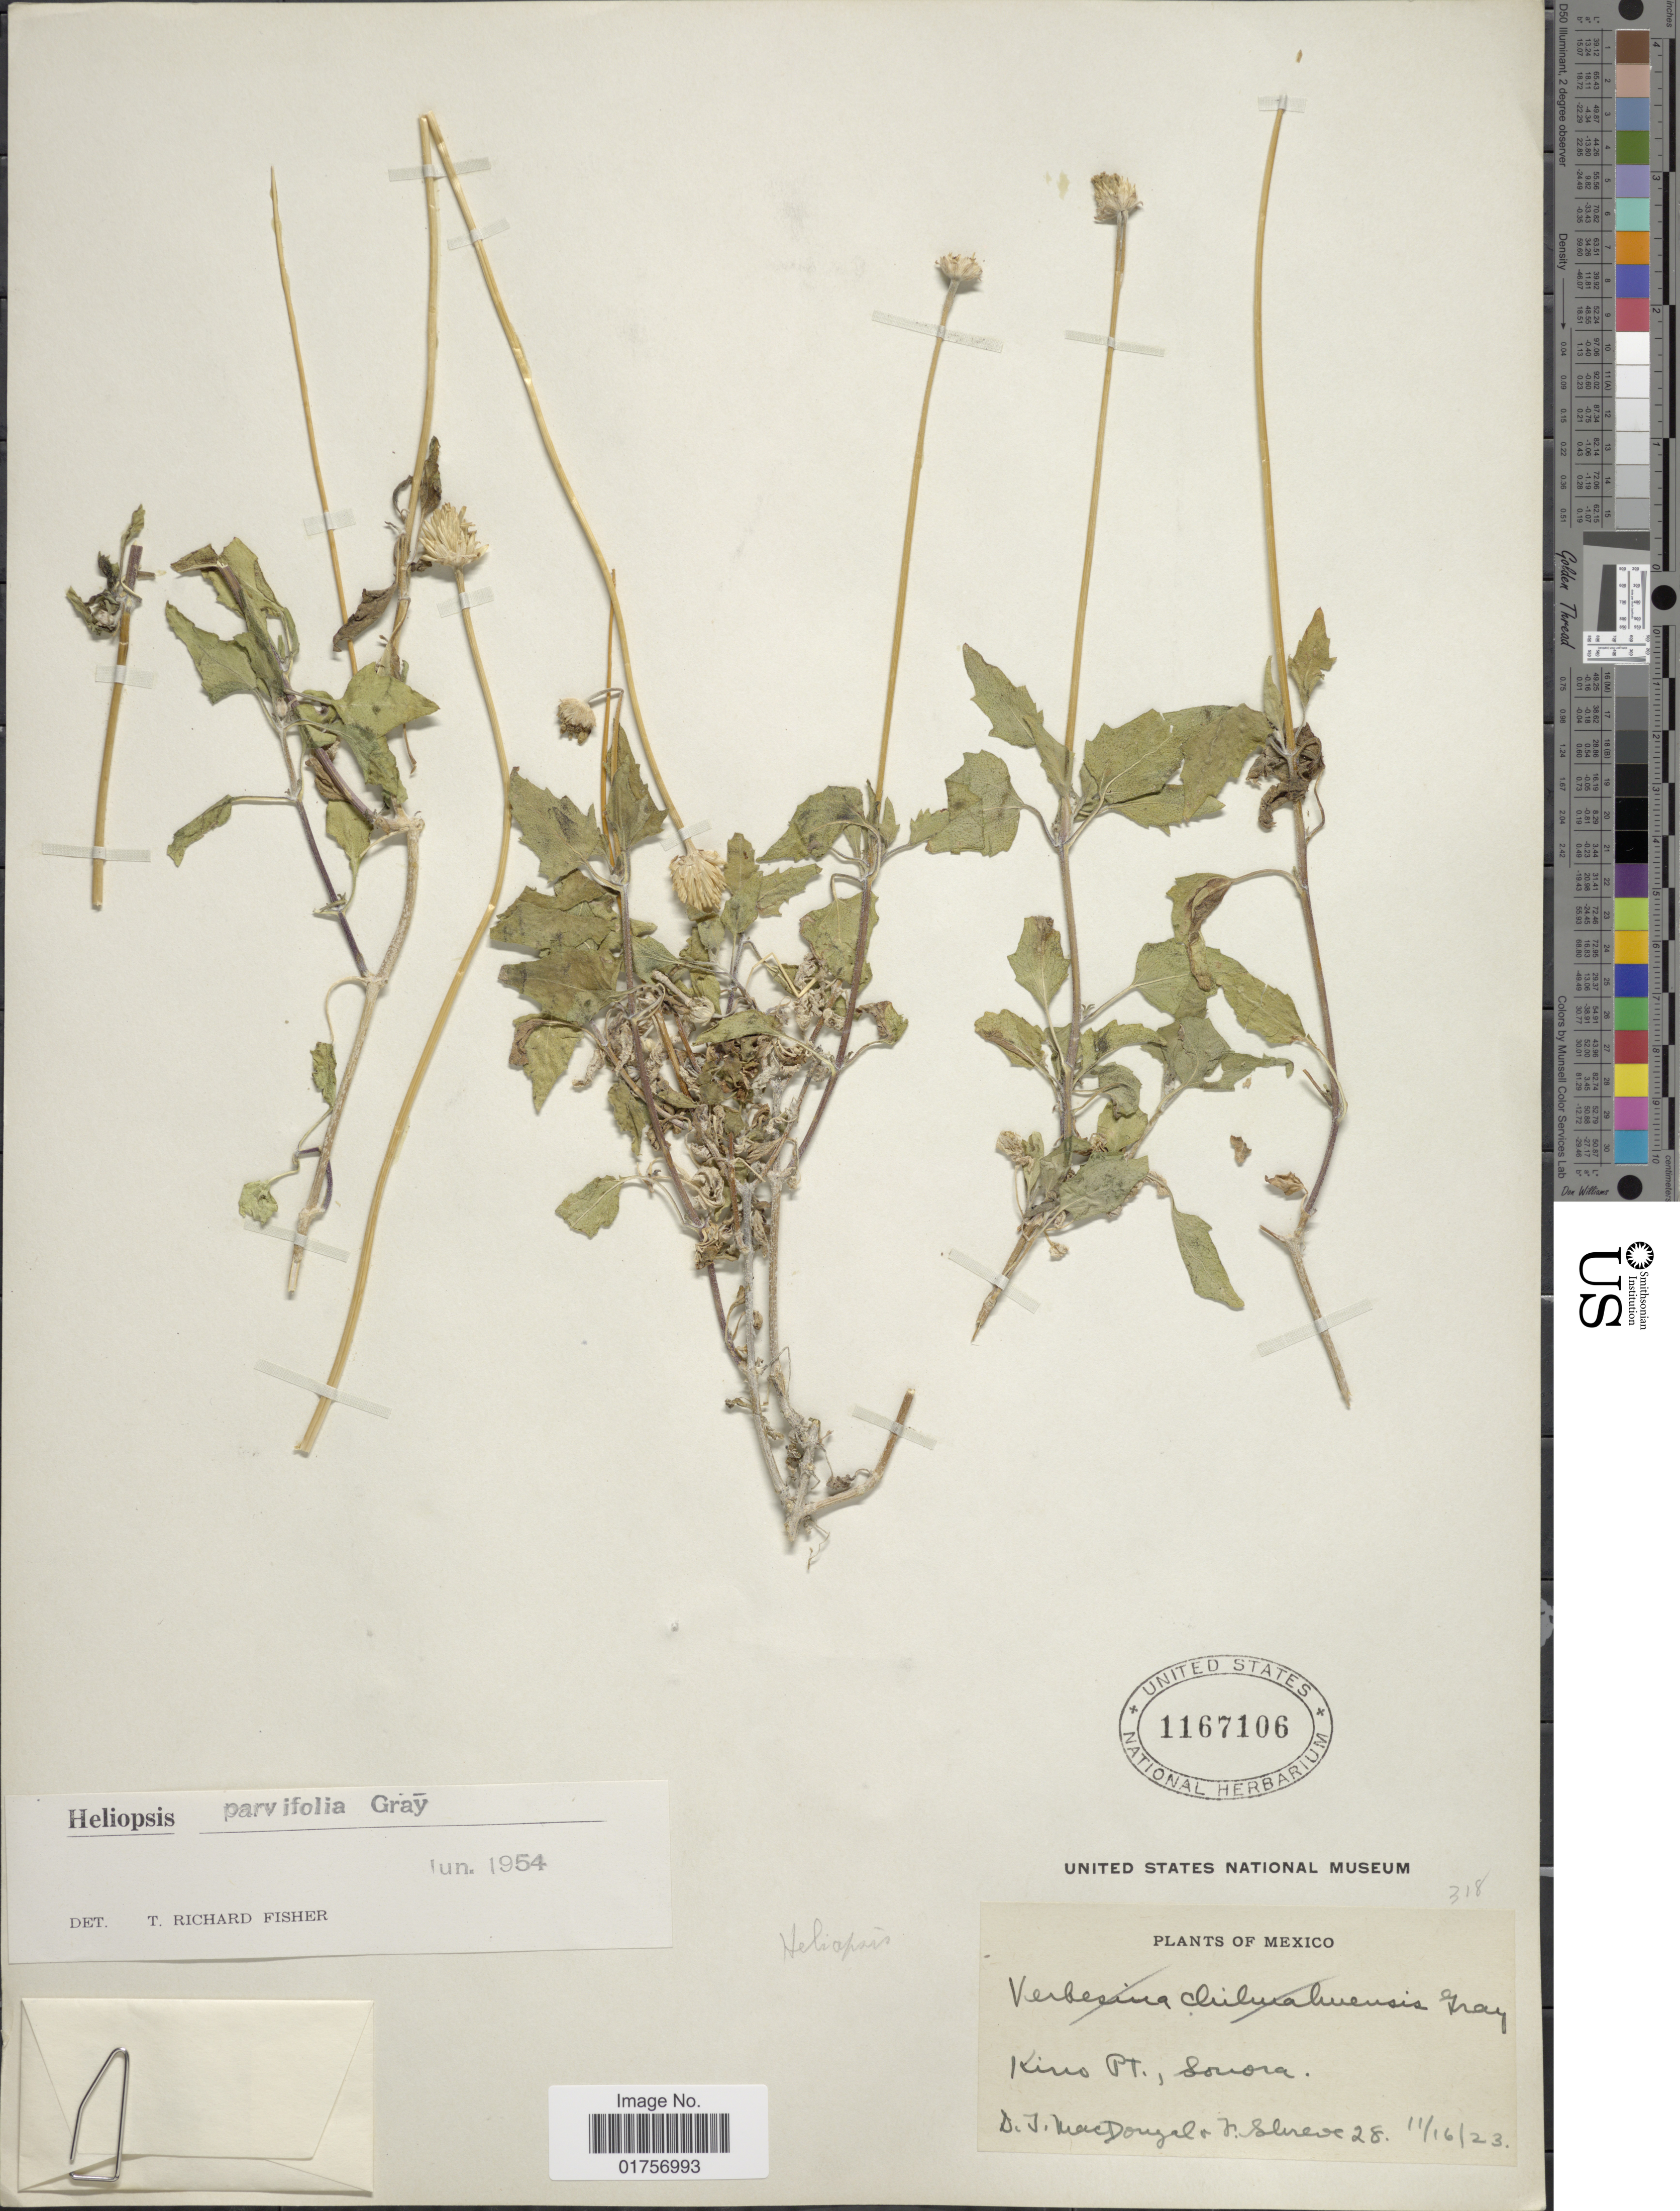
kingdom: Plantae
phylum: Tracheophyta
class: Magnoliopsida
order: Asterales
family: Asteraceae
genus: Heliopsis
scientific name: Heliopsis parvifolia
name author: A. Gray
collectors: D. T. MacDougal & F. Shreve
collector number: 28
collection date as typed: Transcribed d/m/y: 16/11/23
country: Mexico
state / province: Sonora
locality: Kino Pt.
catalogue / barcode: US 1167106